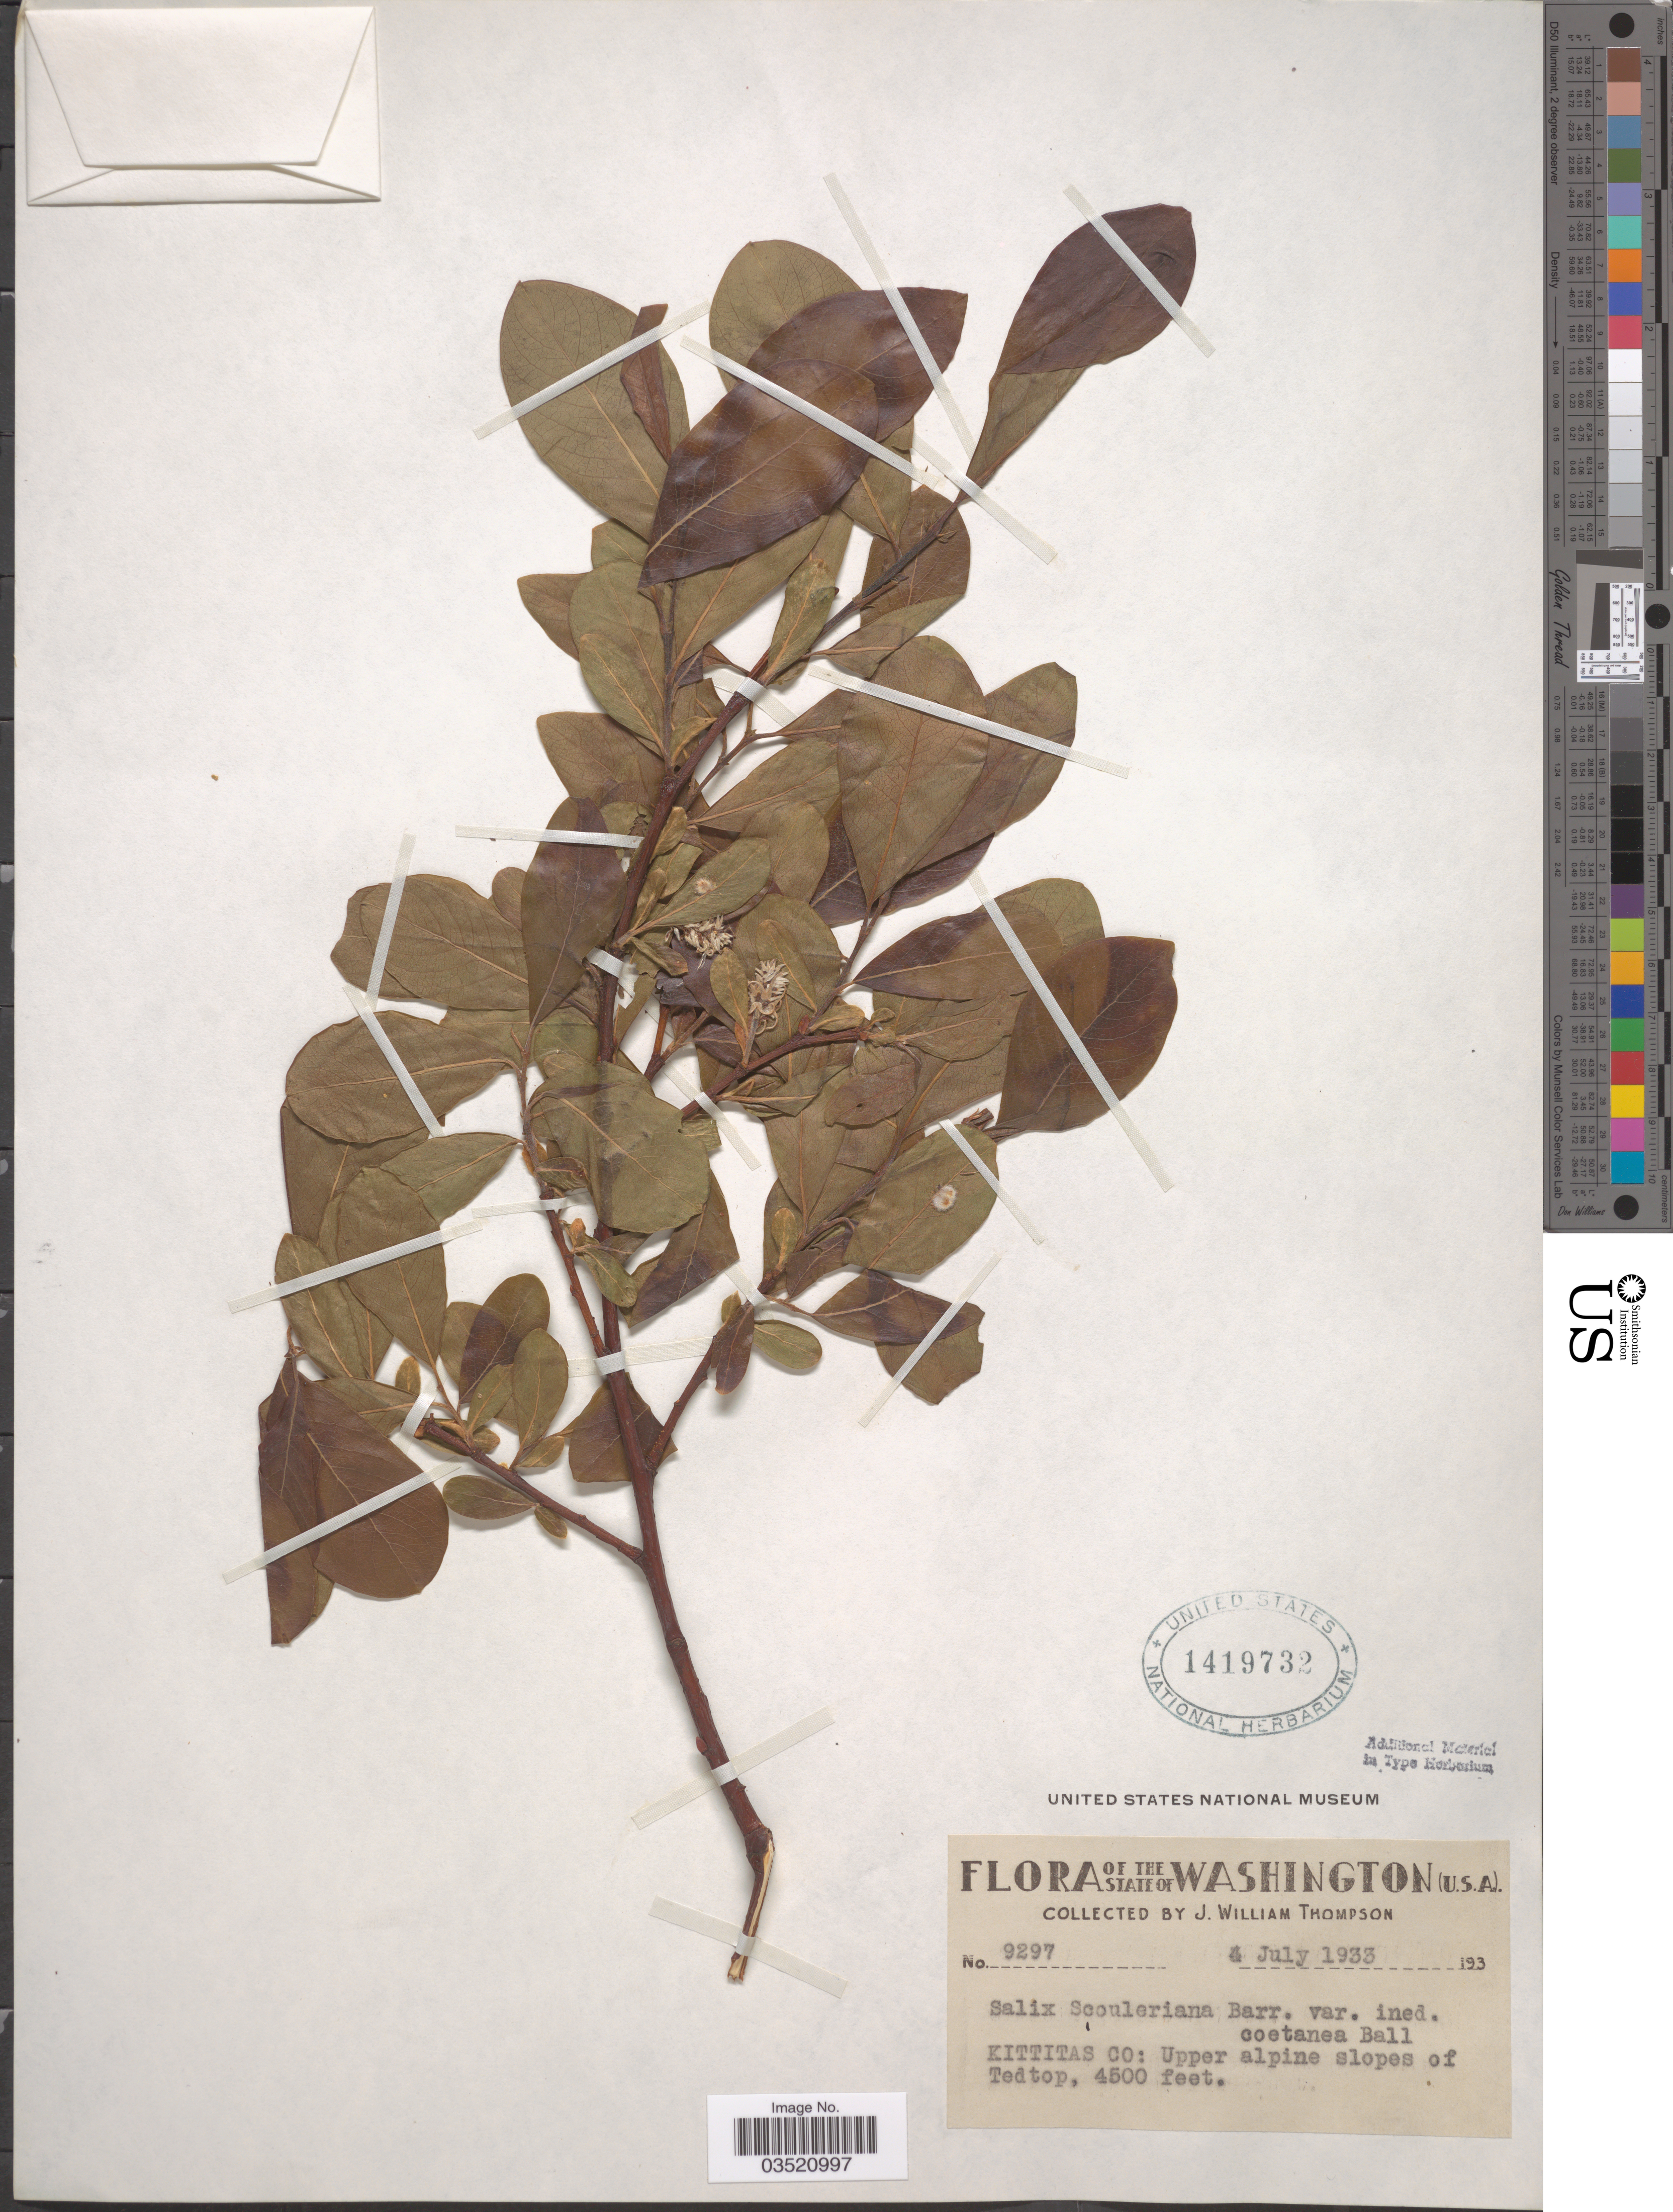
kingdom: Plantae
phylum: Tracheophyta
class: Magnoliopsida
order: Malpighiales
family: Salicaceae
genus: Salix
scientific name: Salix scouleriana var. coetanea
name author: C.R. Ball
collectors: J. W. Thompson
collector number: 9297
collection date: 1933-07-04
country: United States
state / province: Washington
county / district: Kittitas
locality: Kittitas Co: Upper alpine slopes of Tedtop.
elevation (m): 1372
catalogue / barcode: US 1419732